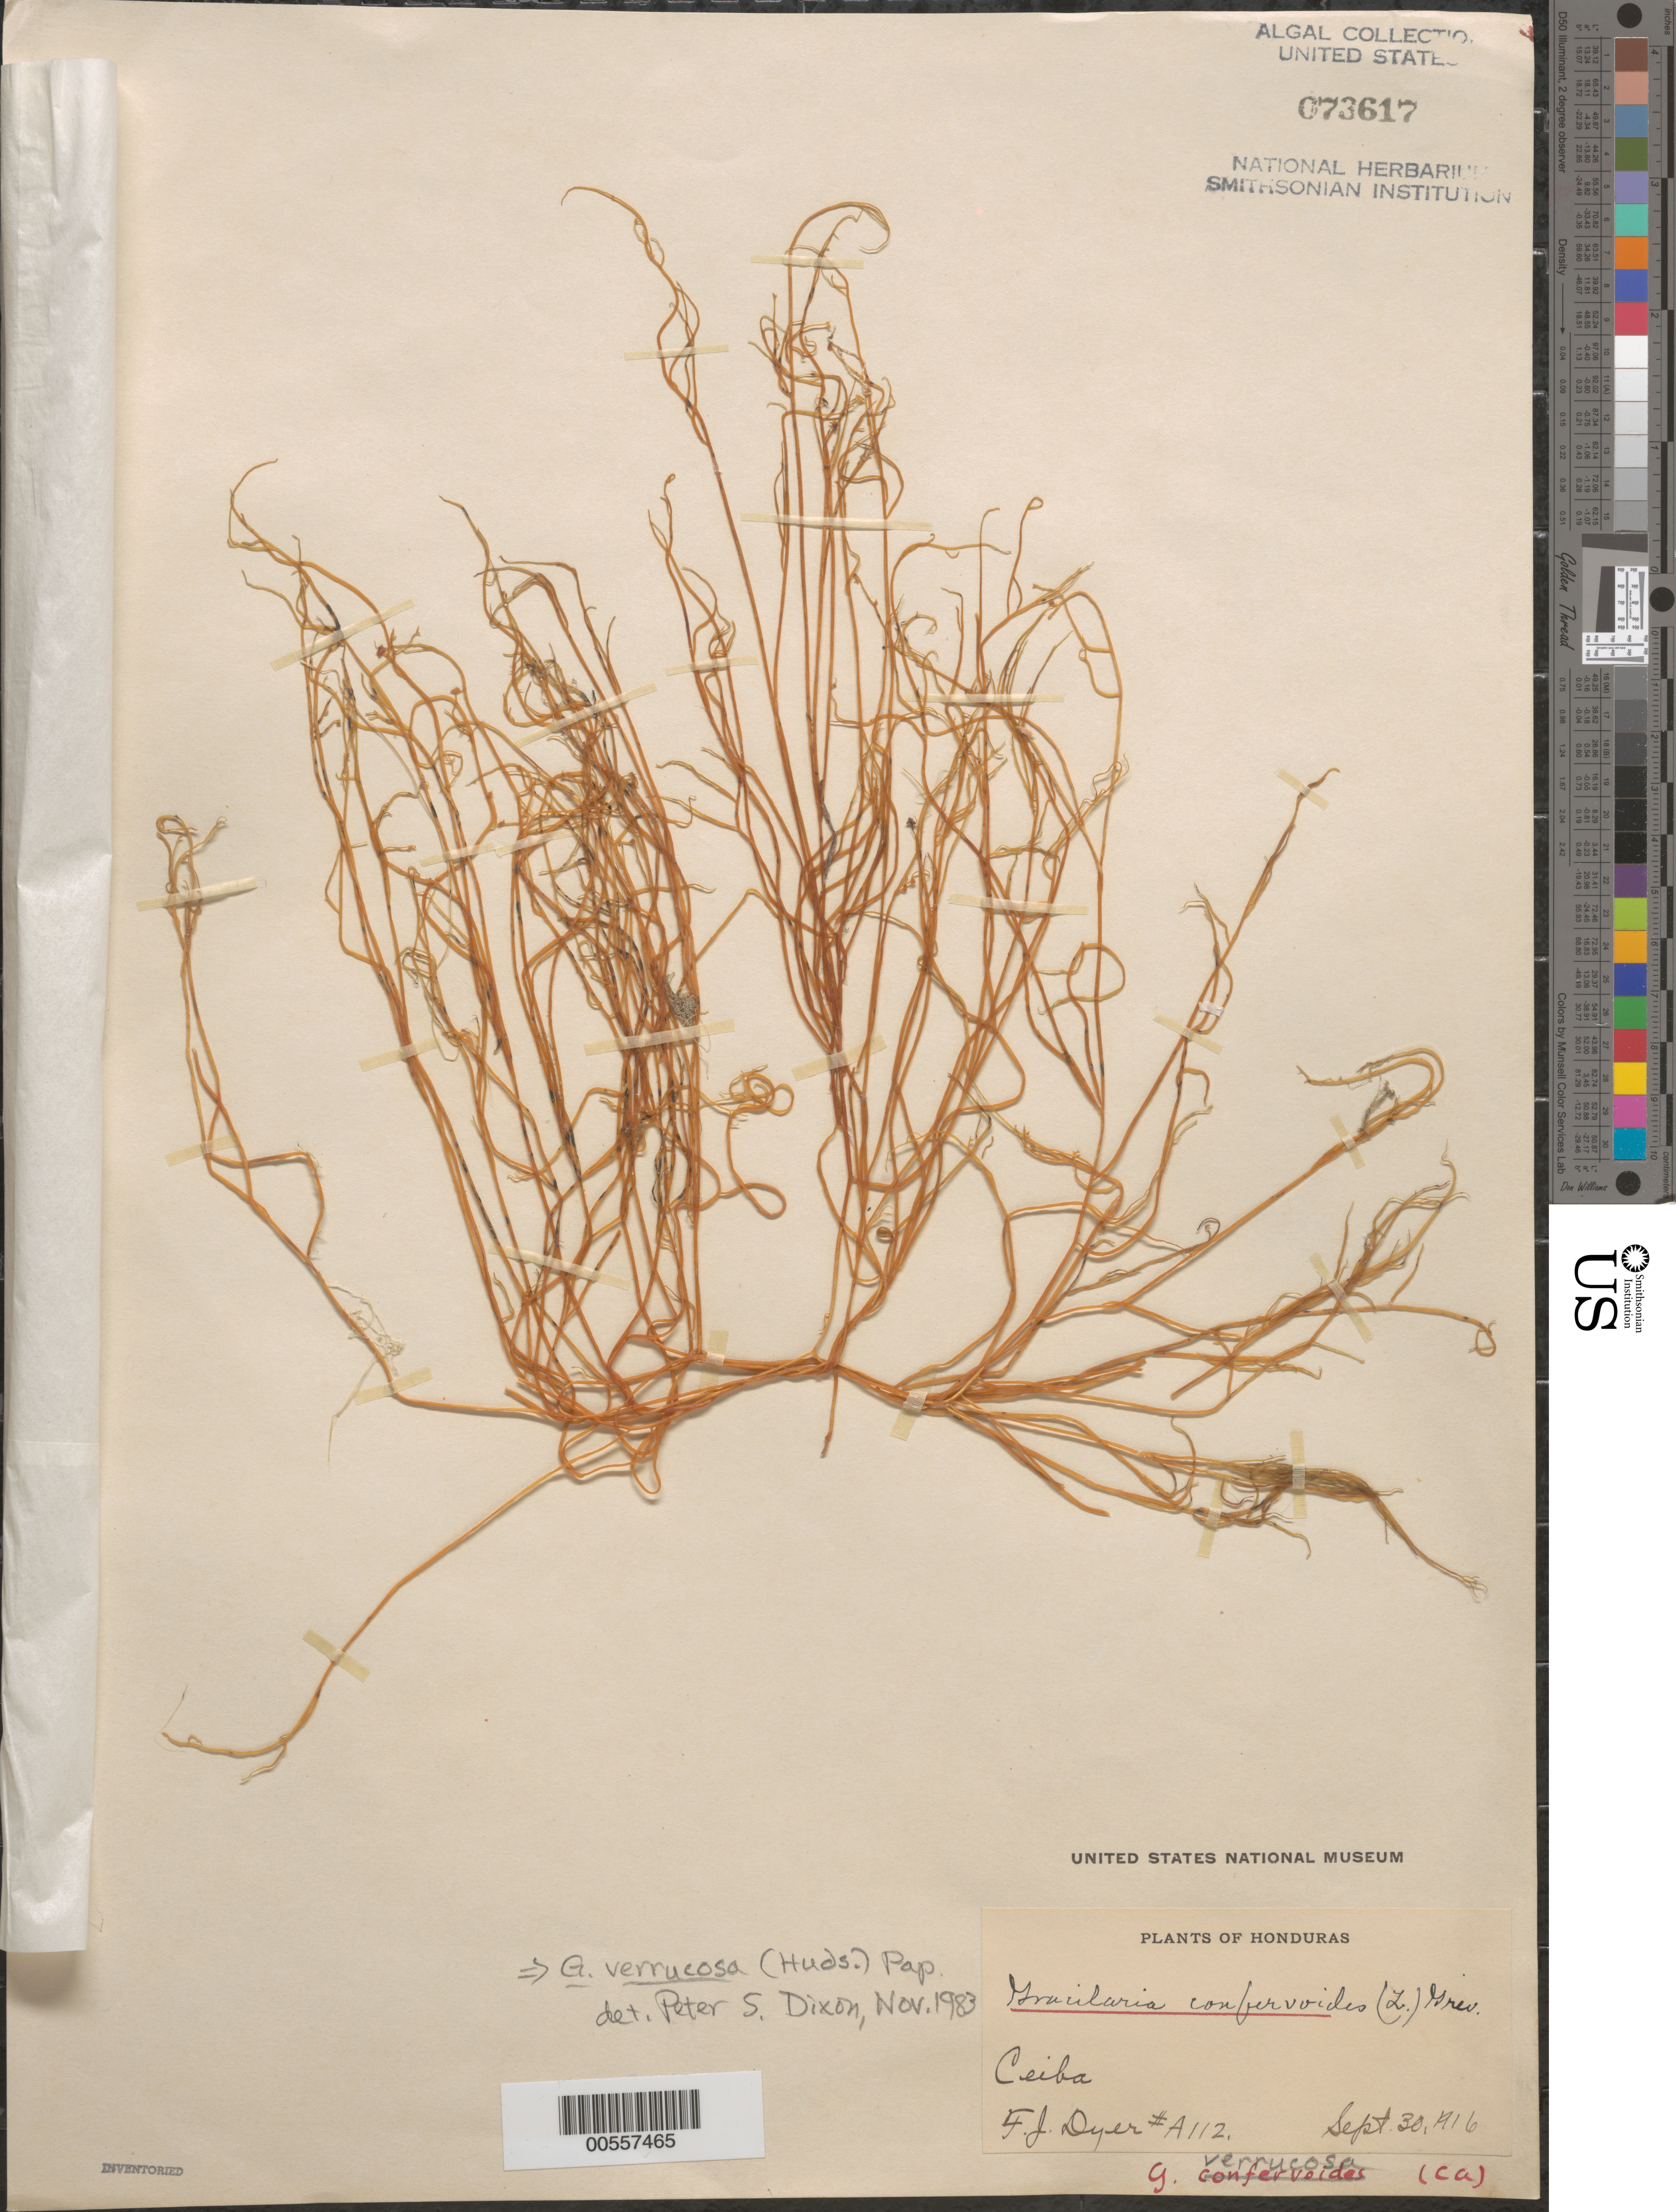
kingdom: Plantae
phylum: Rhodophyta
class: Florideophyceae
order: Gracilariales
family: Gracilariaceae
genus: Gracilariopsis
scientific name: Gracilariopsis longissima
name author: (S.G. Gmel.) Steentoft et al.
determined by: Algae name updating Project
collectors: F. J. Dyer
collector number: A112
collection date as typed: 30 Sep 1916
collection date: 1916-09-30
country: Honduras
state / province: Atlántida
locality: La Ceiba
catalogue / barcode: US 73617